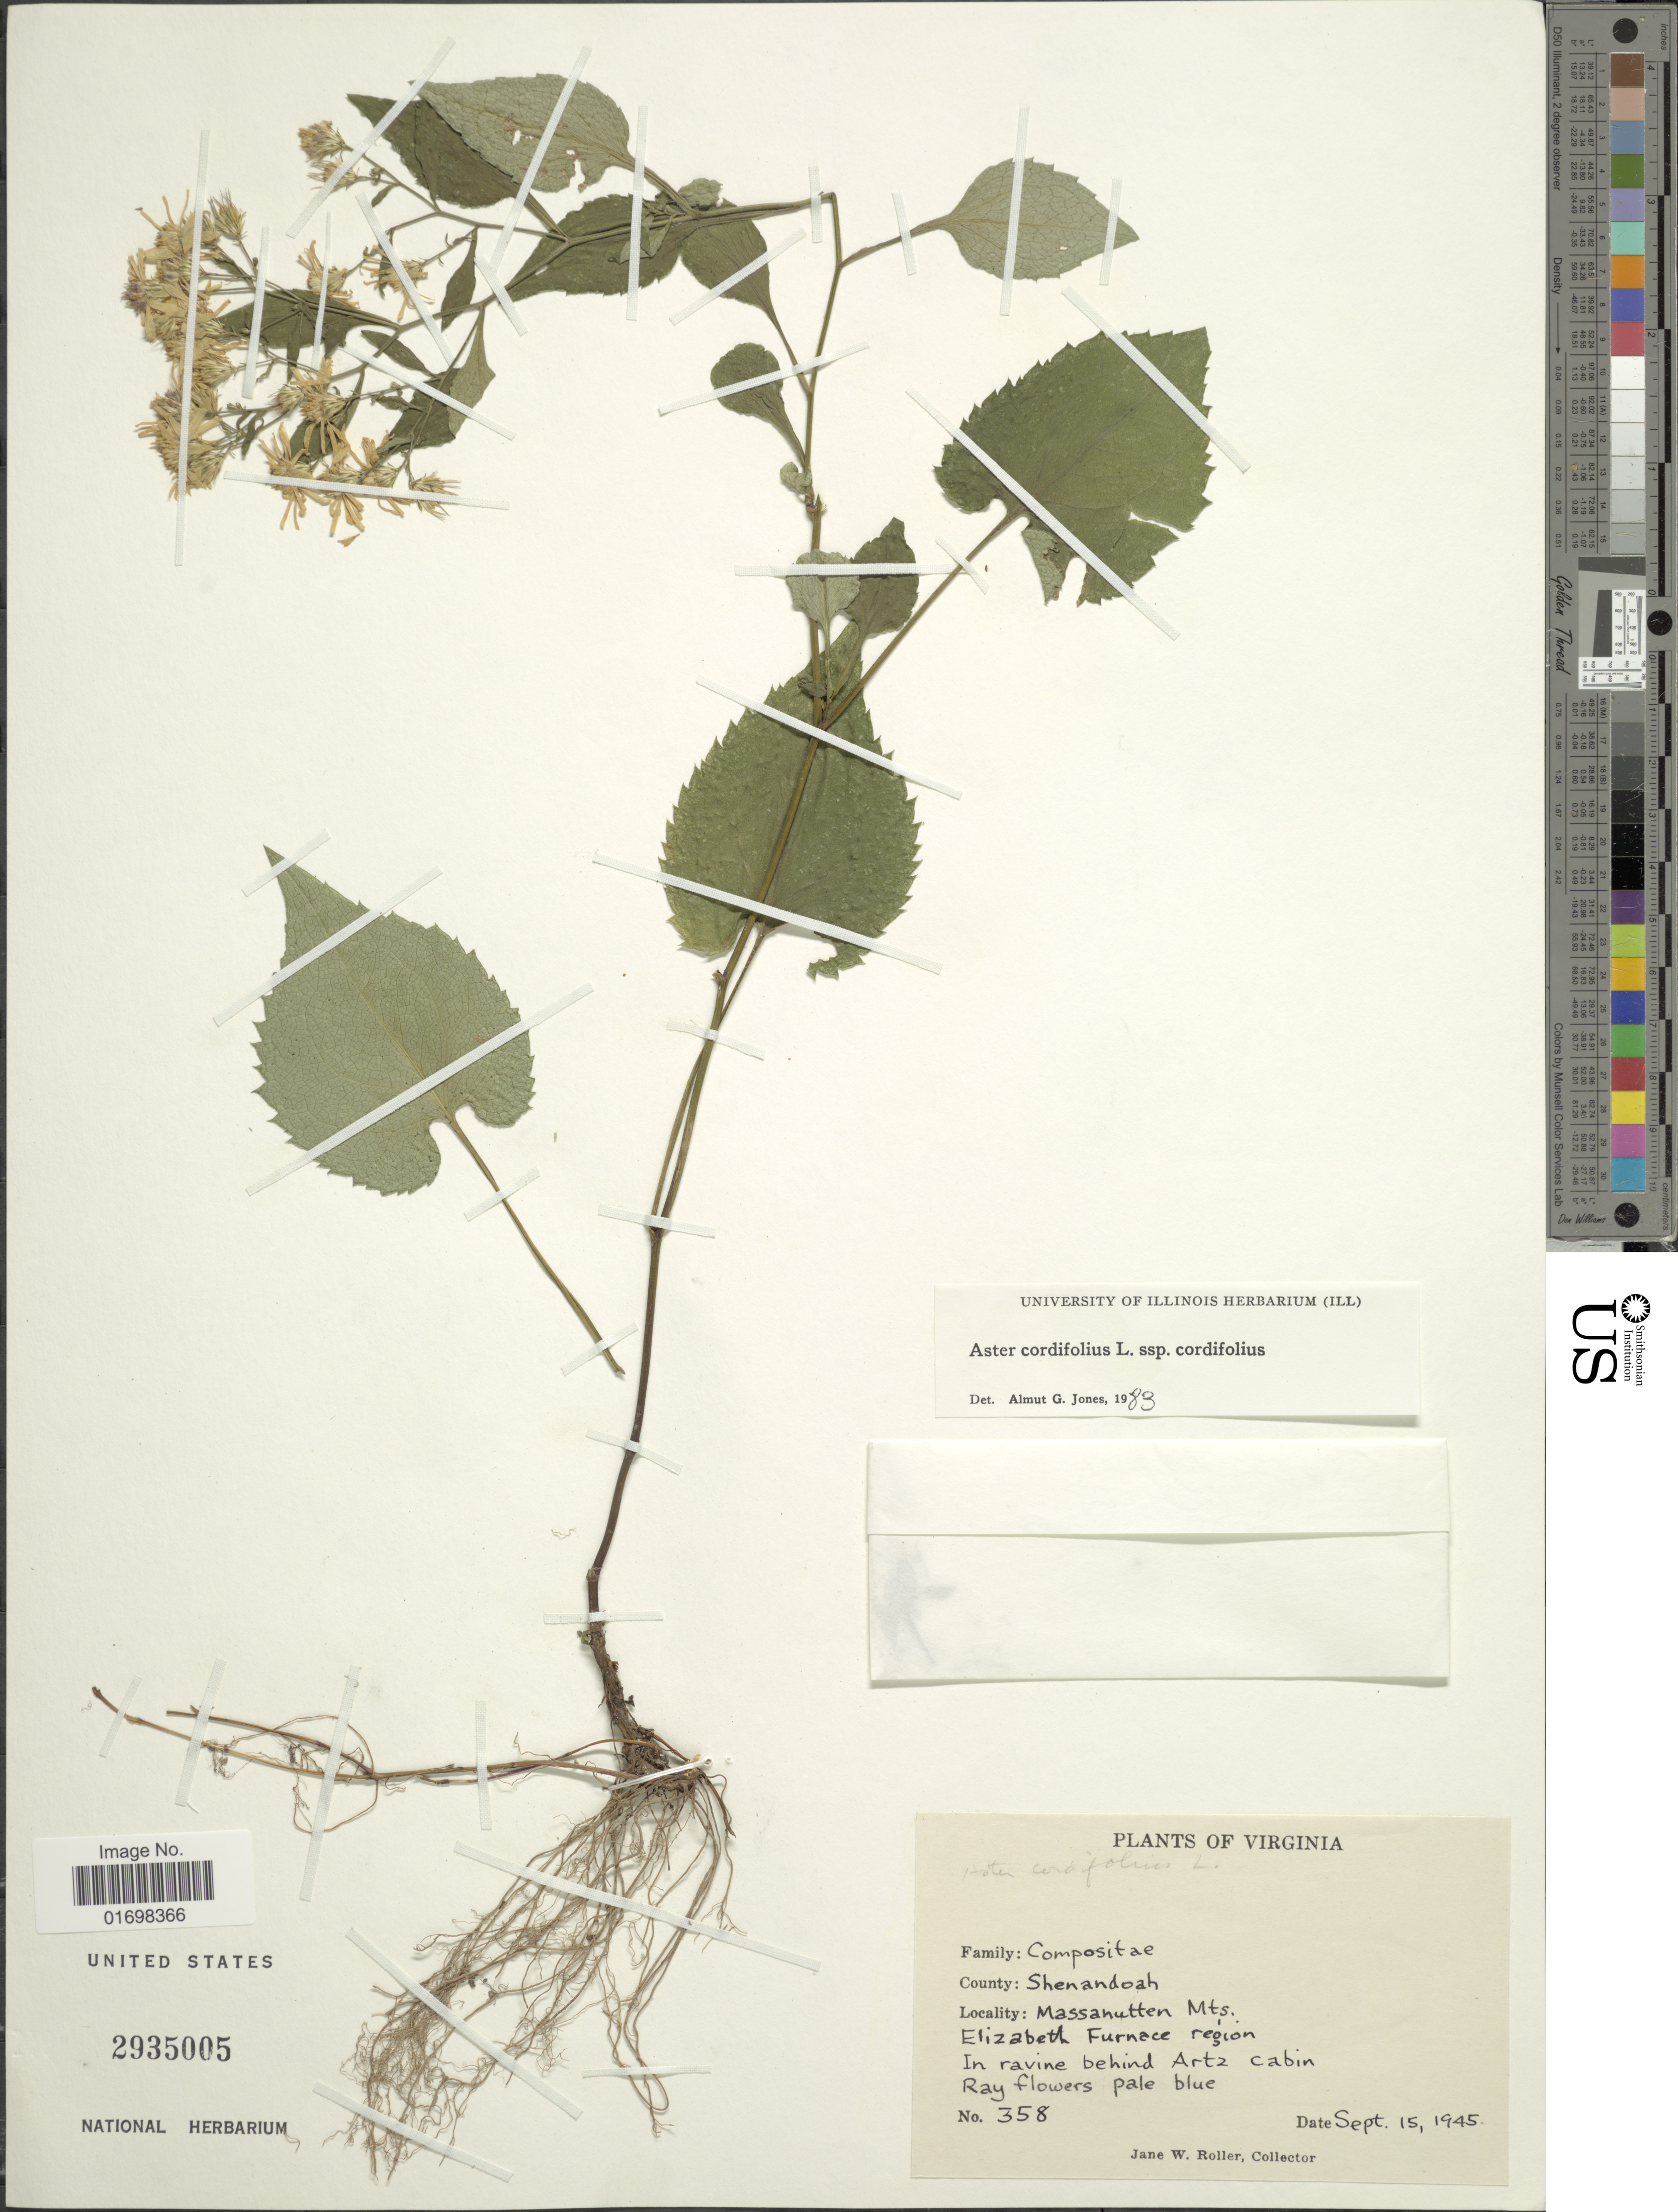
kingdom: Plantae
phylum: Tracheophyta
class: Magnoliopsida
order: Asterales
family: Asteraceae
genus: Symphyotrichum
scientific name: Symphyotrichum cordifolium var. cordifolium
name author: (L.) G.L. Nesom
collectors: J. W. Roller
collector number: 358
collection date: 1945-09-15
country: United States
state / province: Virginia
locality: Massanutten Mts. Elizabeth Furnace region.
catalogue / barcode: US 2935005